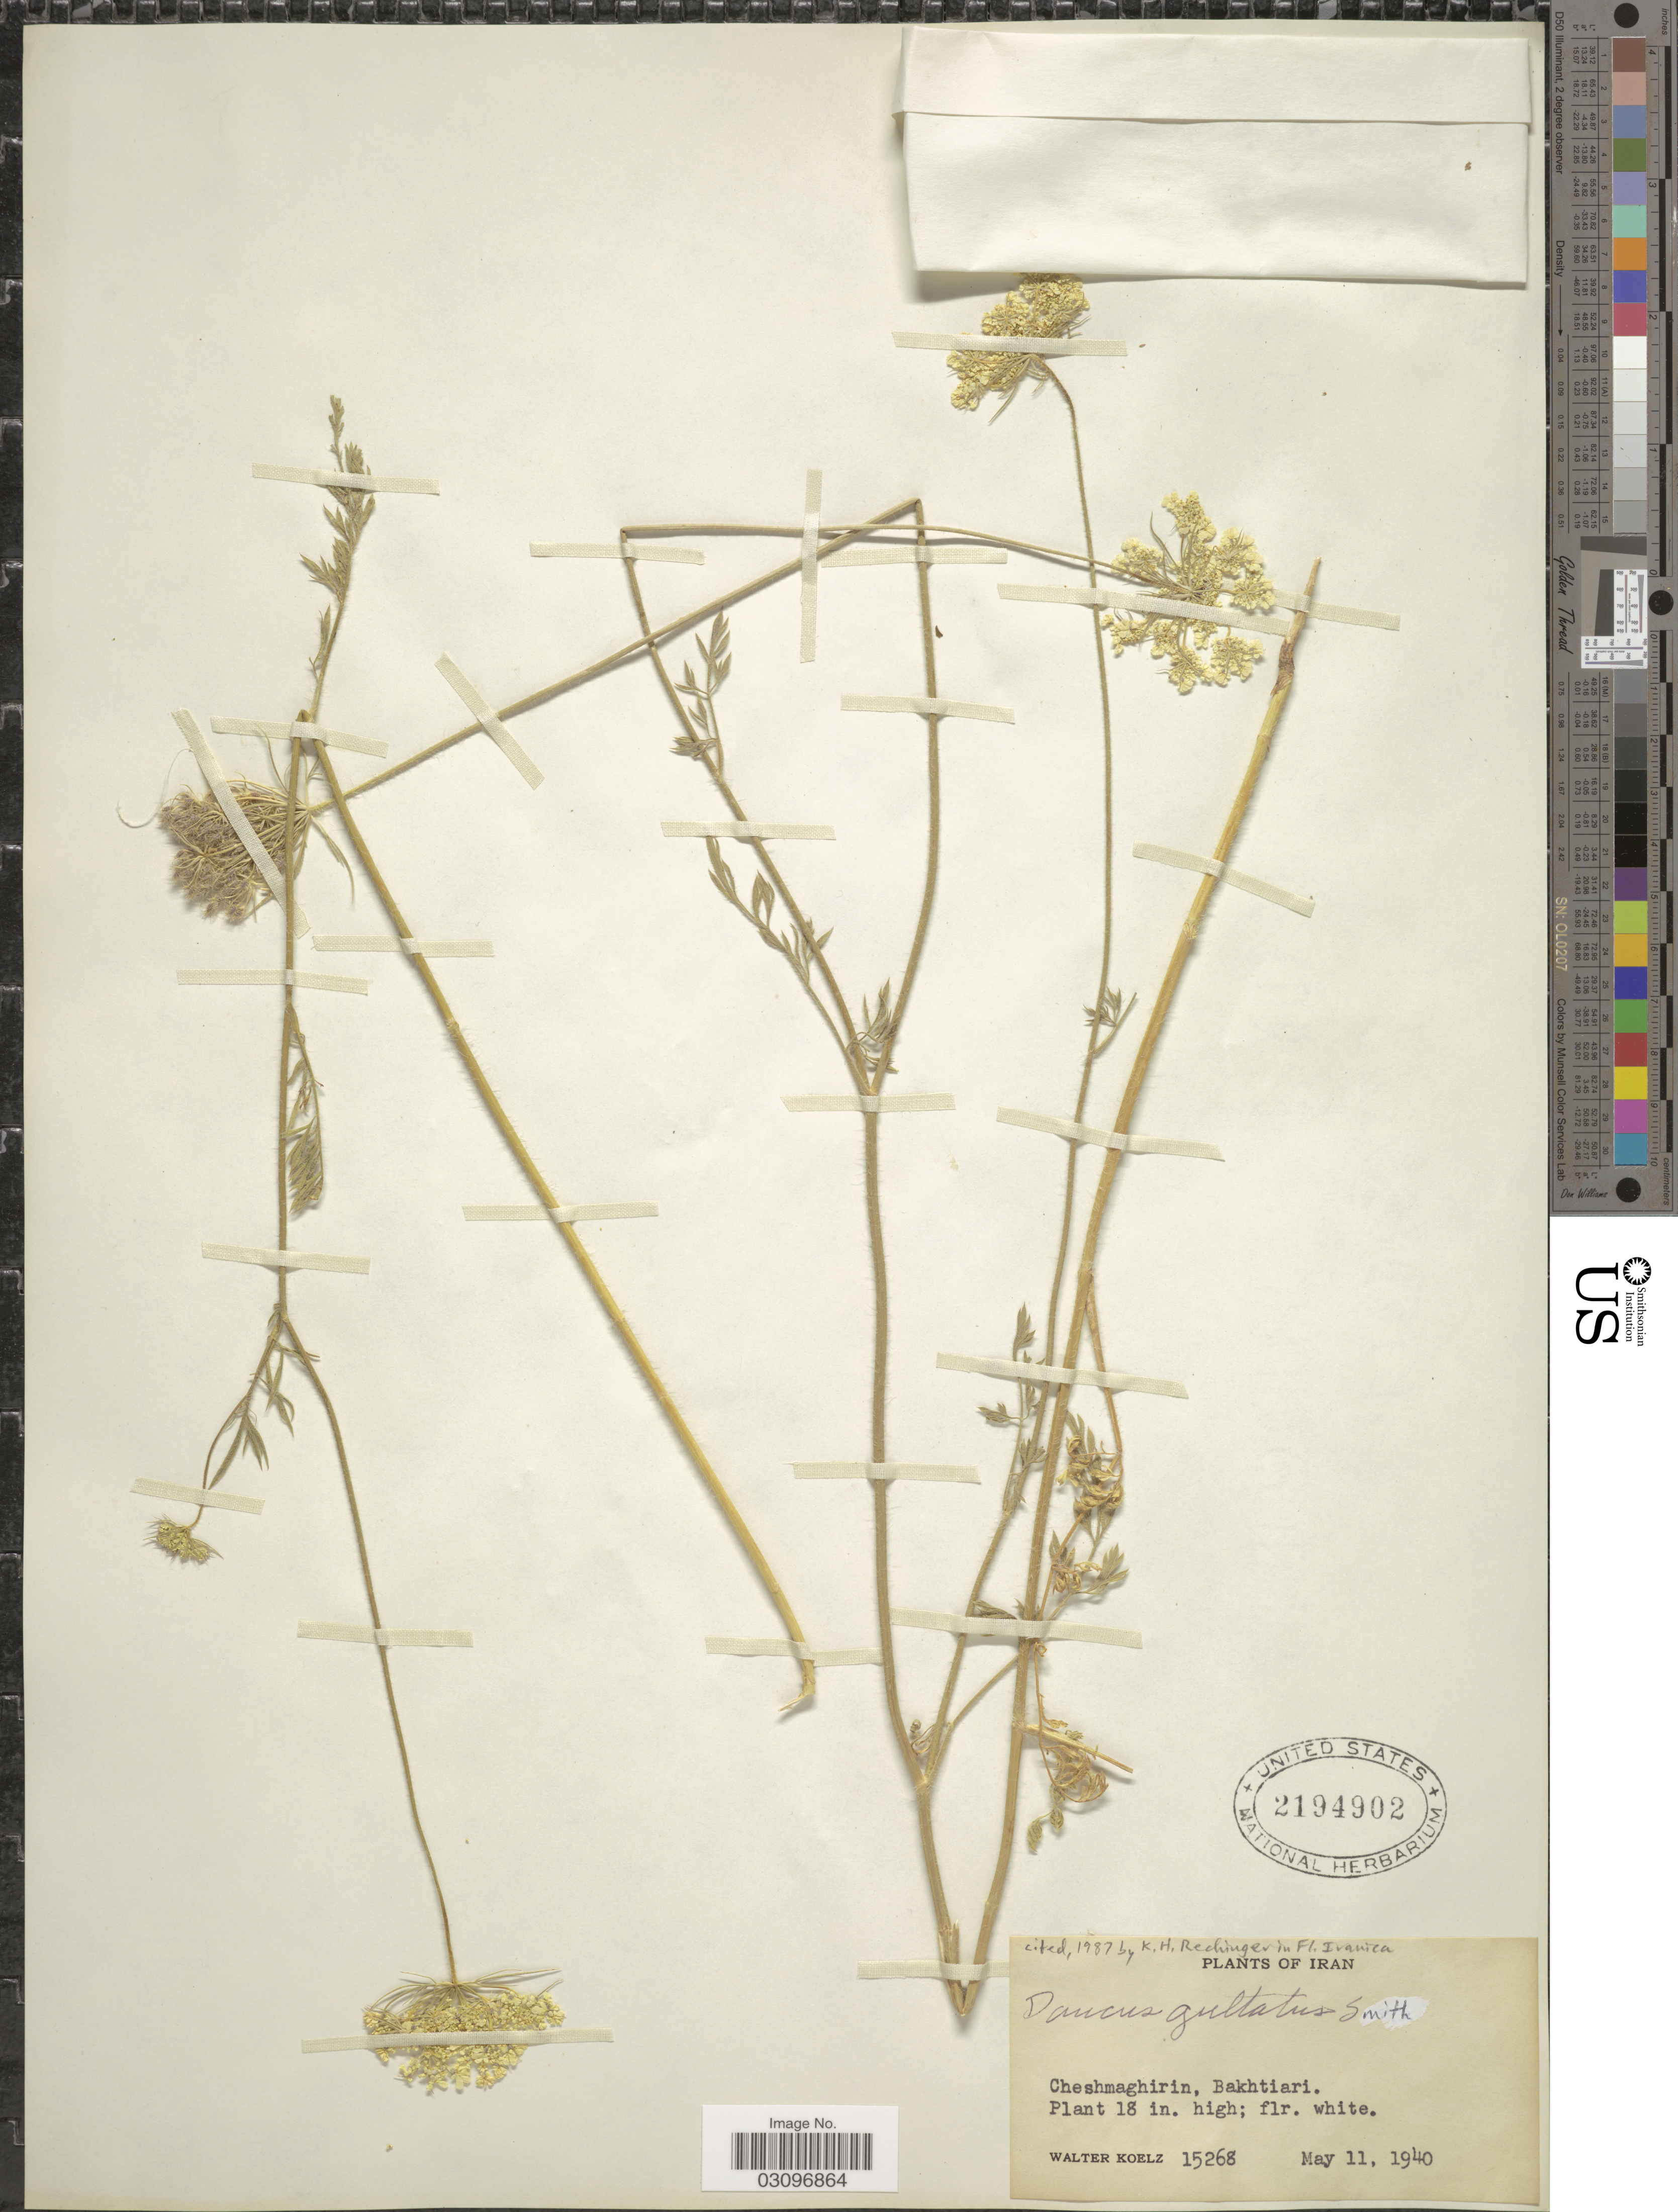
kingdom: Plantae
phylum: Tracheophyta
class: Magnoliopsida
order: Apiales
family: Apiaceae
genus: Daucus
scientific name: Daucus guttatus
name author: Sm.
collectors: W. N. Koelz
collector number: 15268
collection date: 1940-05-11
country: Iran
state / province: Chahar Mahaal and Bakhtiari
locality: Cheshmaghirin, Bakhtiari.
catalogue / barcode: US 2194902